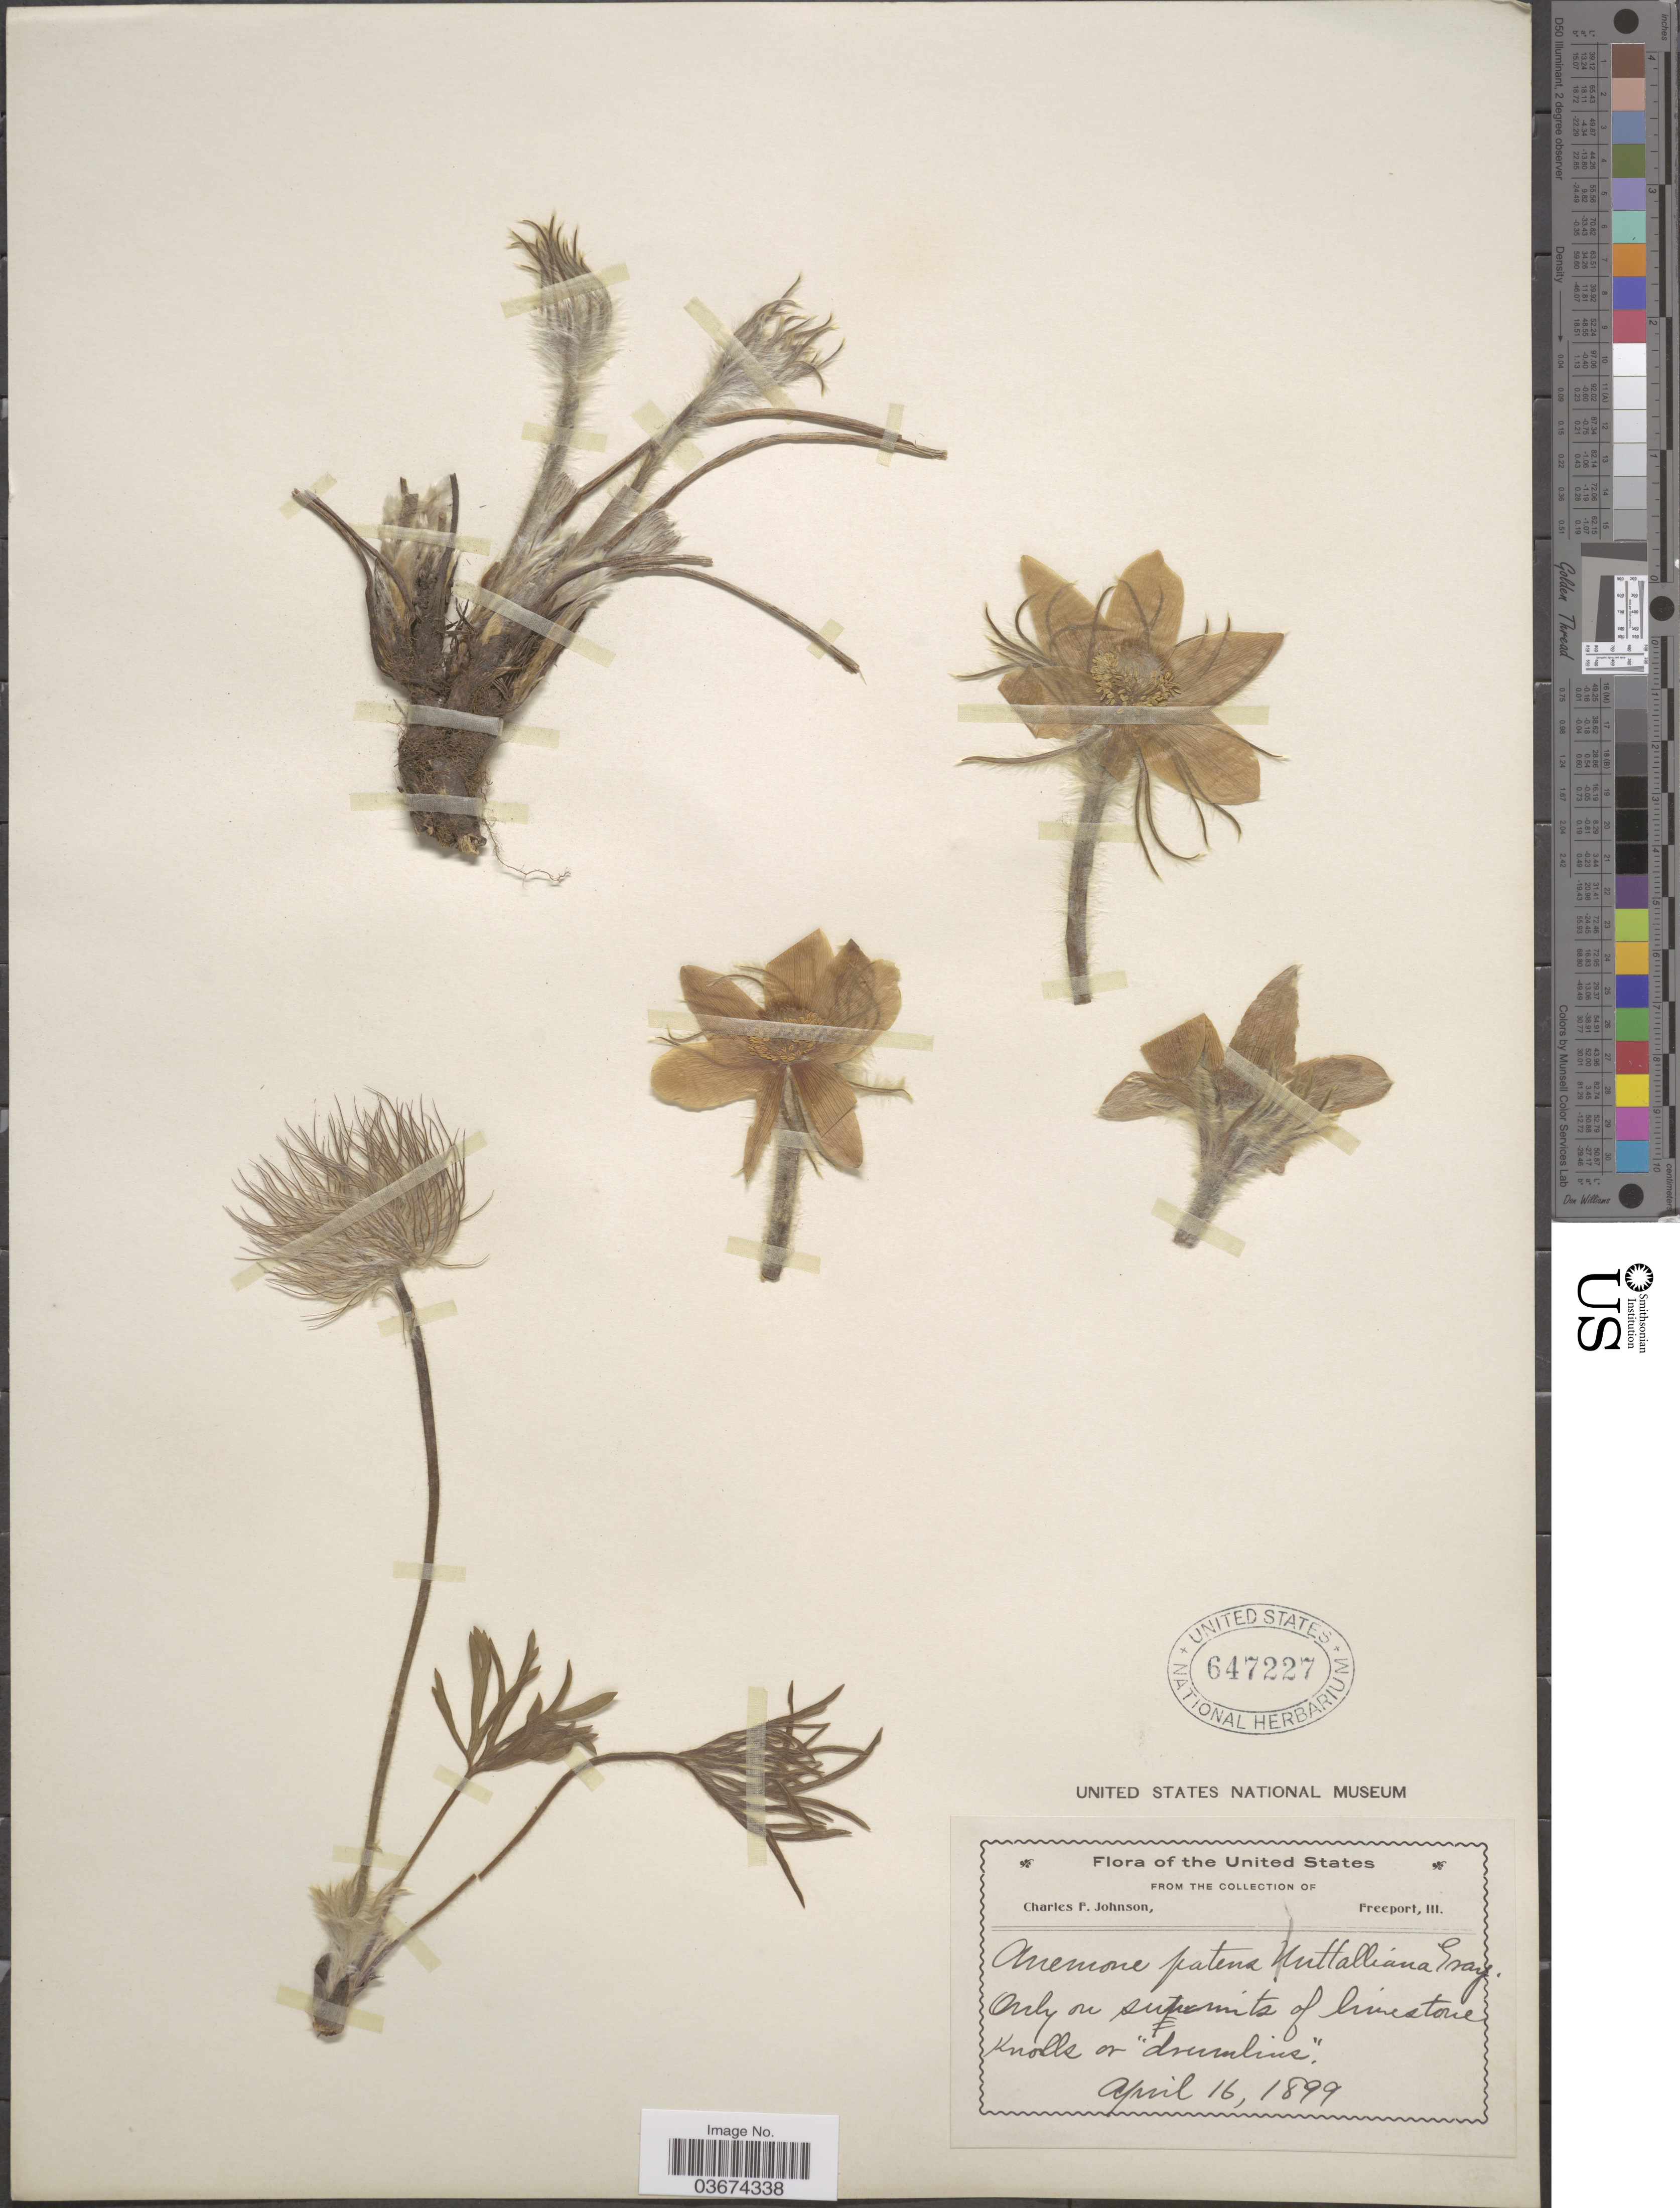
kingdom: Plantae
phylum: Tracheophyta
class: Magnoliopsida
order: Ranunculales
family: Ranunculaceae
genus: Pulsatilla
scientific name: Pulsatilla nuttalliana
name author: (DC.) Bercht. & J. Presl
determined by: Strong, Mark T., (BOT), Smithsonian Institution - National Museum of Natural History (UNITED STATES)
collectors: C. F. Johnson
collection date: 1899-04-16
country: United States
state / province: Illinois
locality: Freeport. Summits of limestone Knolls or "drumlins".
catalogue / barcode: US 647227